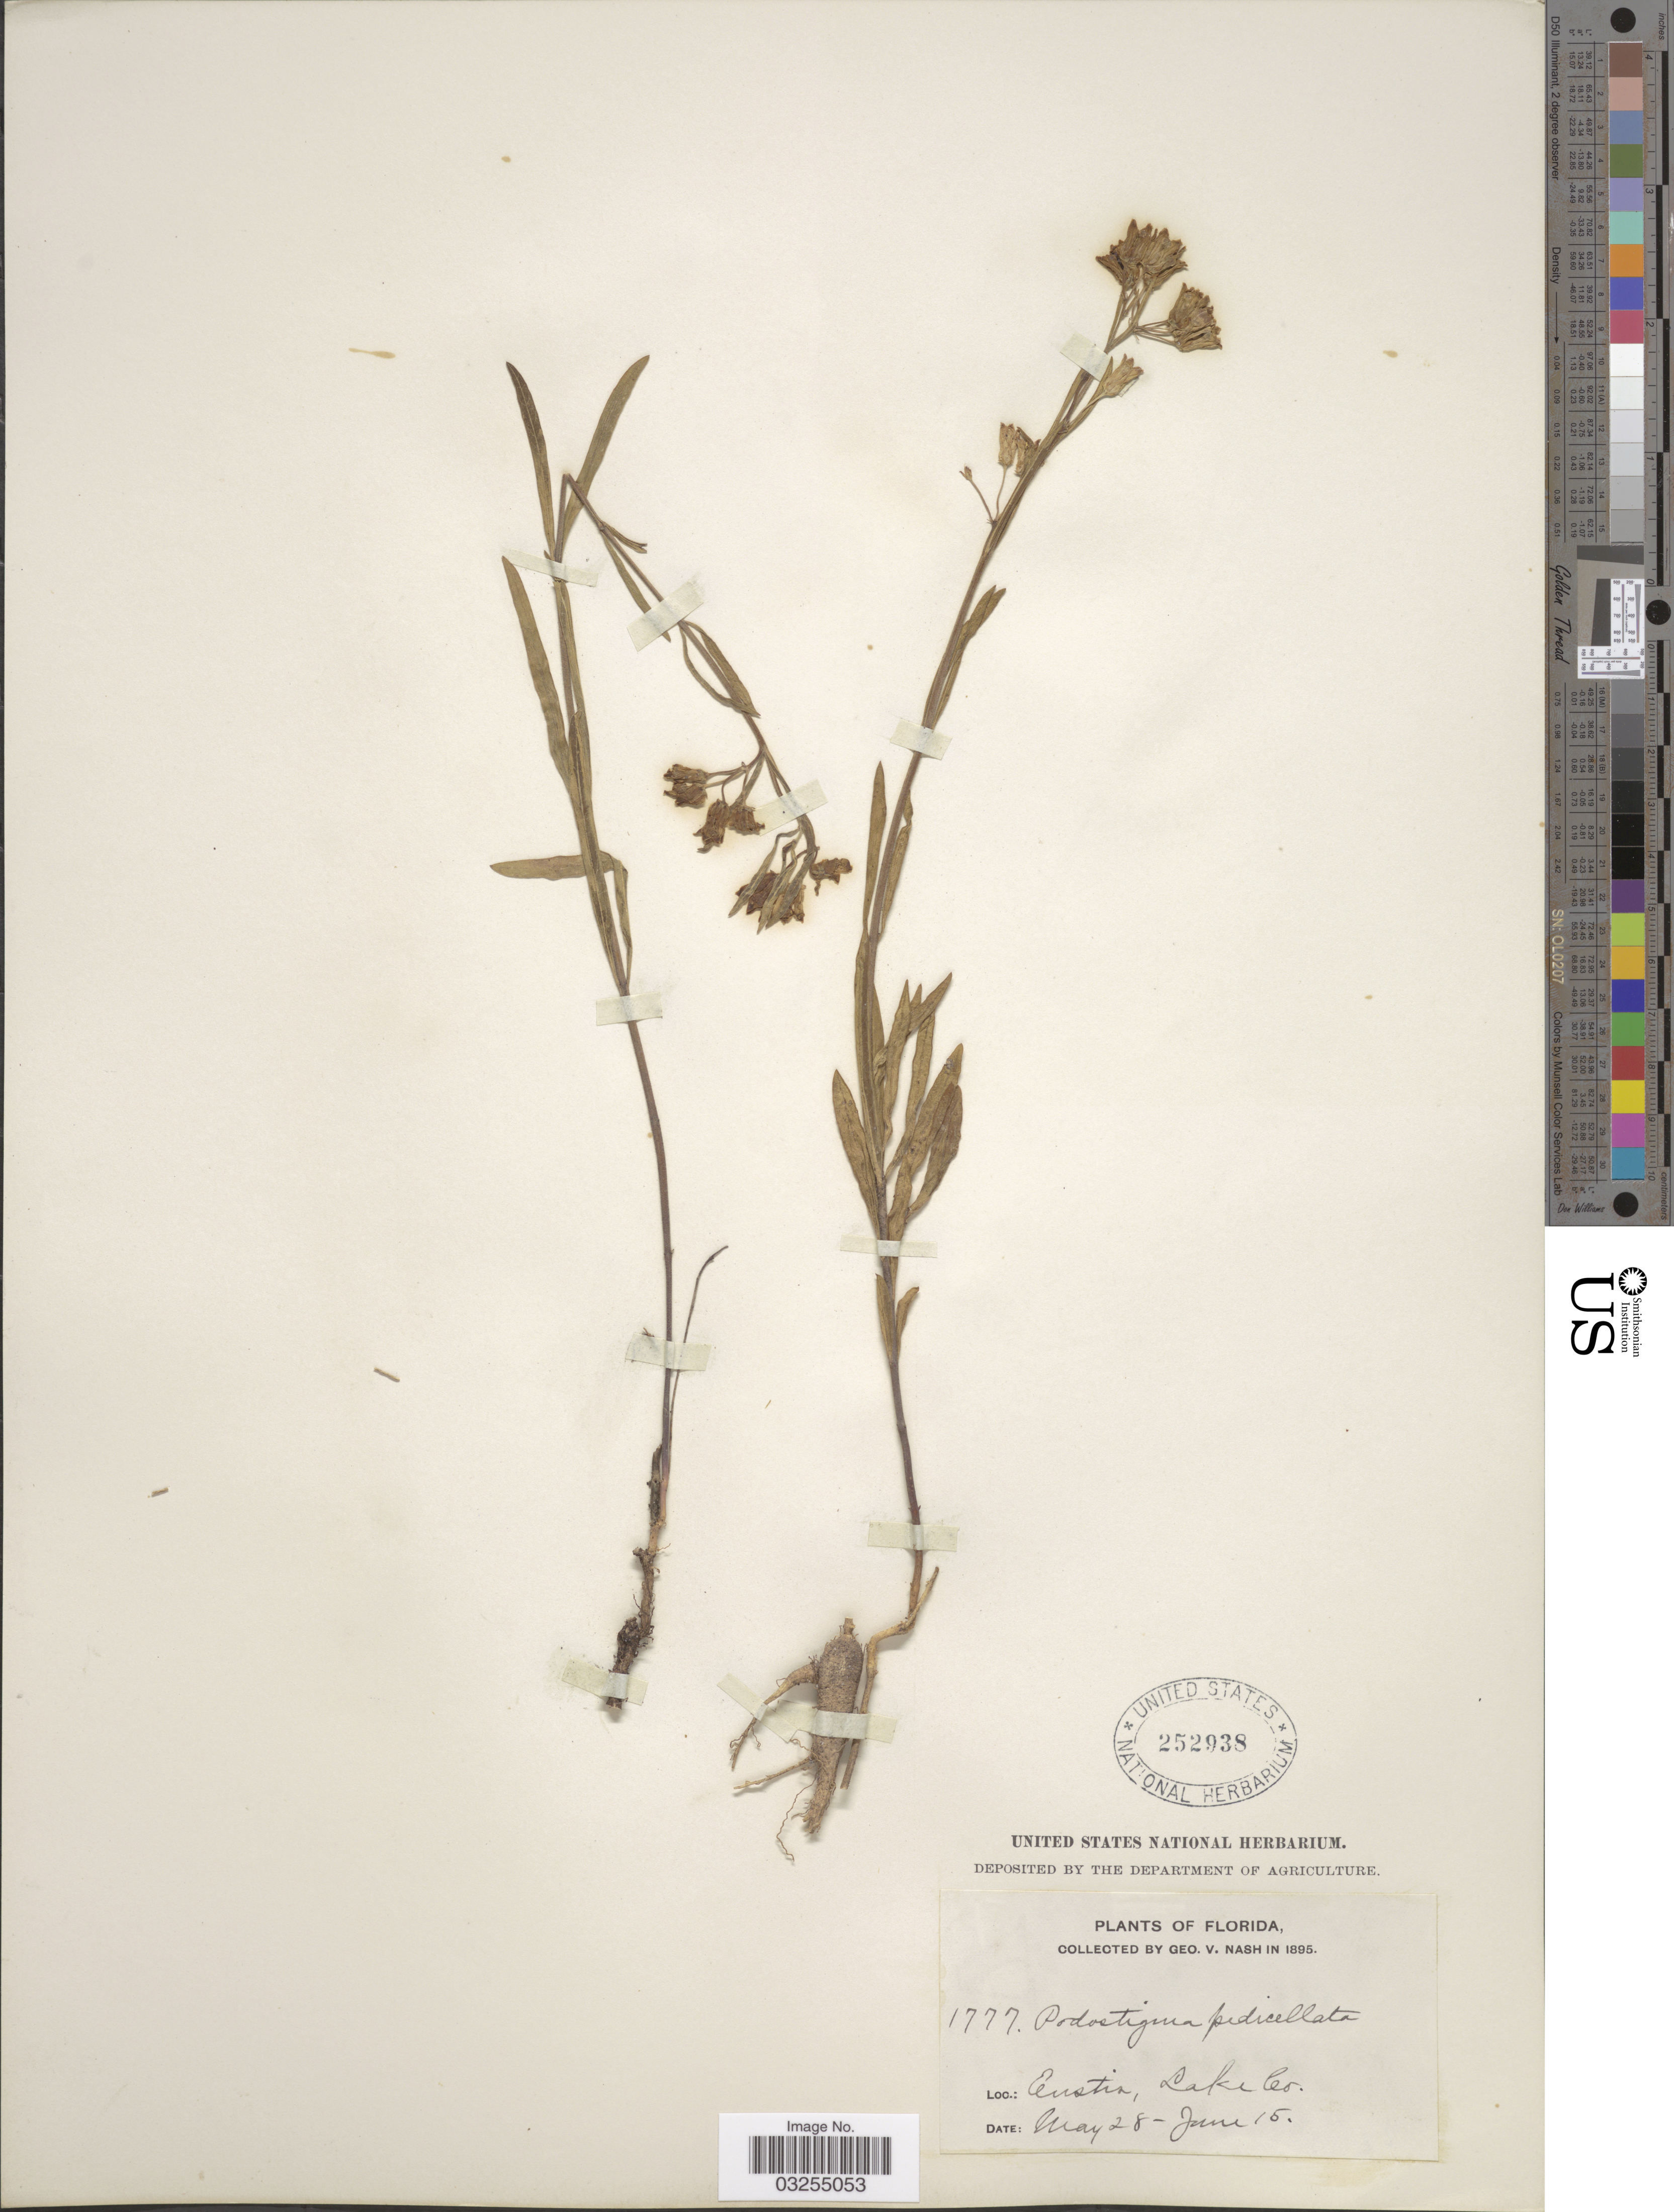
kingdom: Plantae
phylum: Tracheophyta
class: Magnoliopsida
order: Gentianales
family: Apocynaceae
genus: Asclepias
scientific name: Asclepias pedicellata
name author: Walter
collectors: G. V. Nash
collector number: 1777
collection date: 1895-05-28/1895-06-15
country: United States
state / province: Florida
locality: Eustis, Lake Co.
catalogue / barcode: US 252938